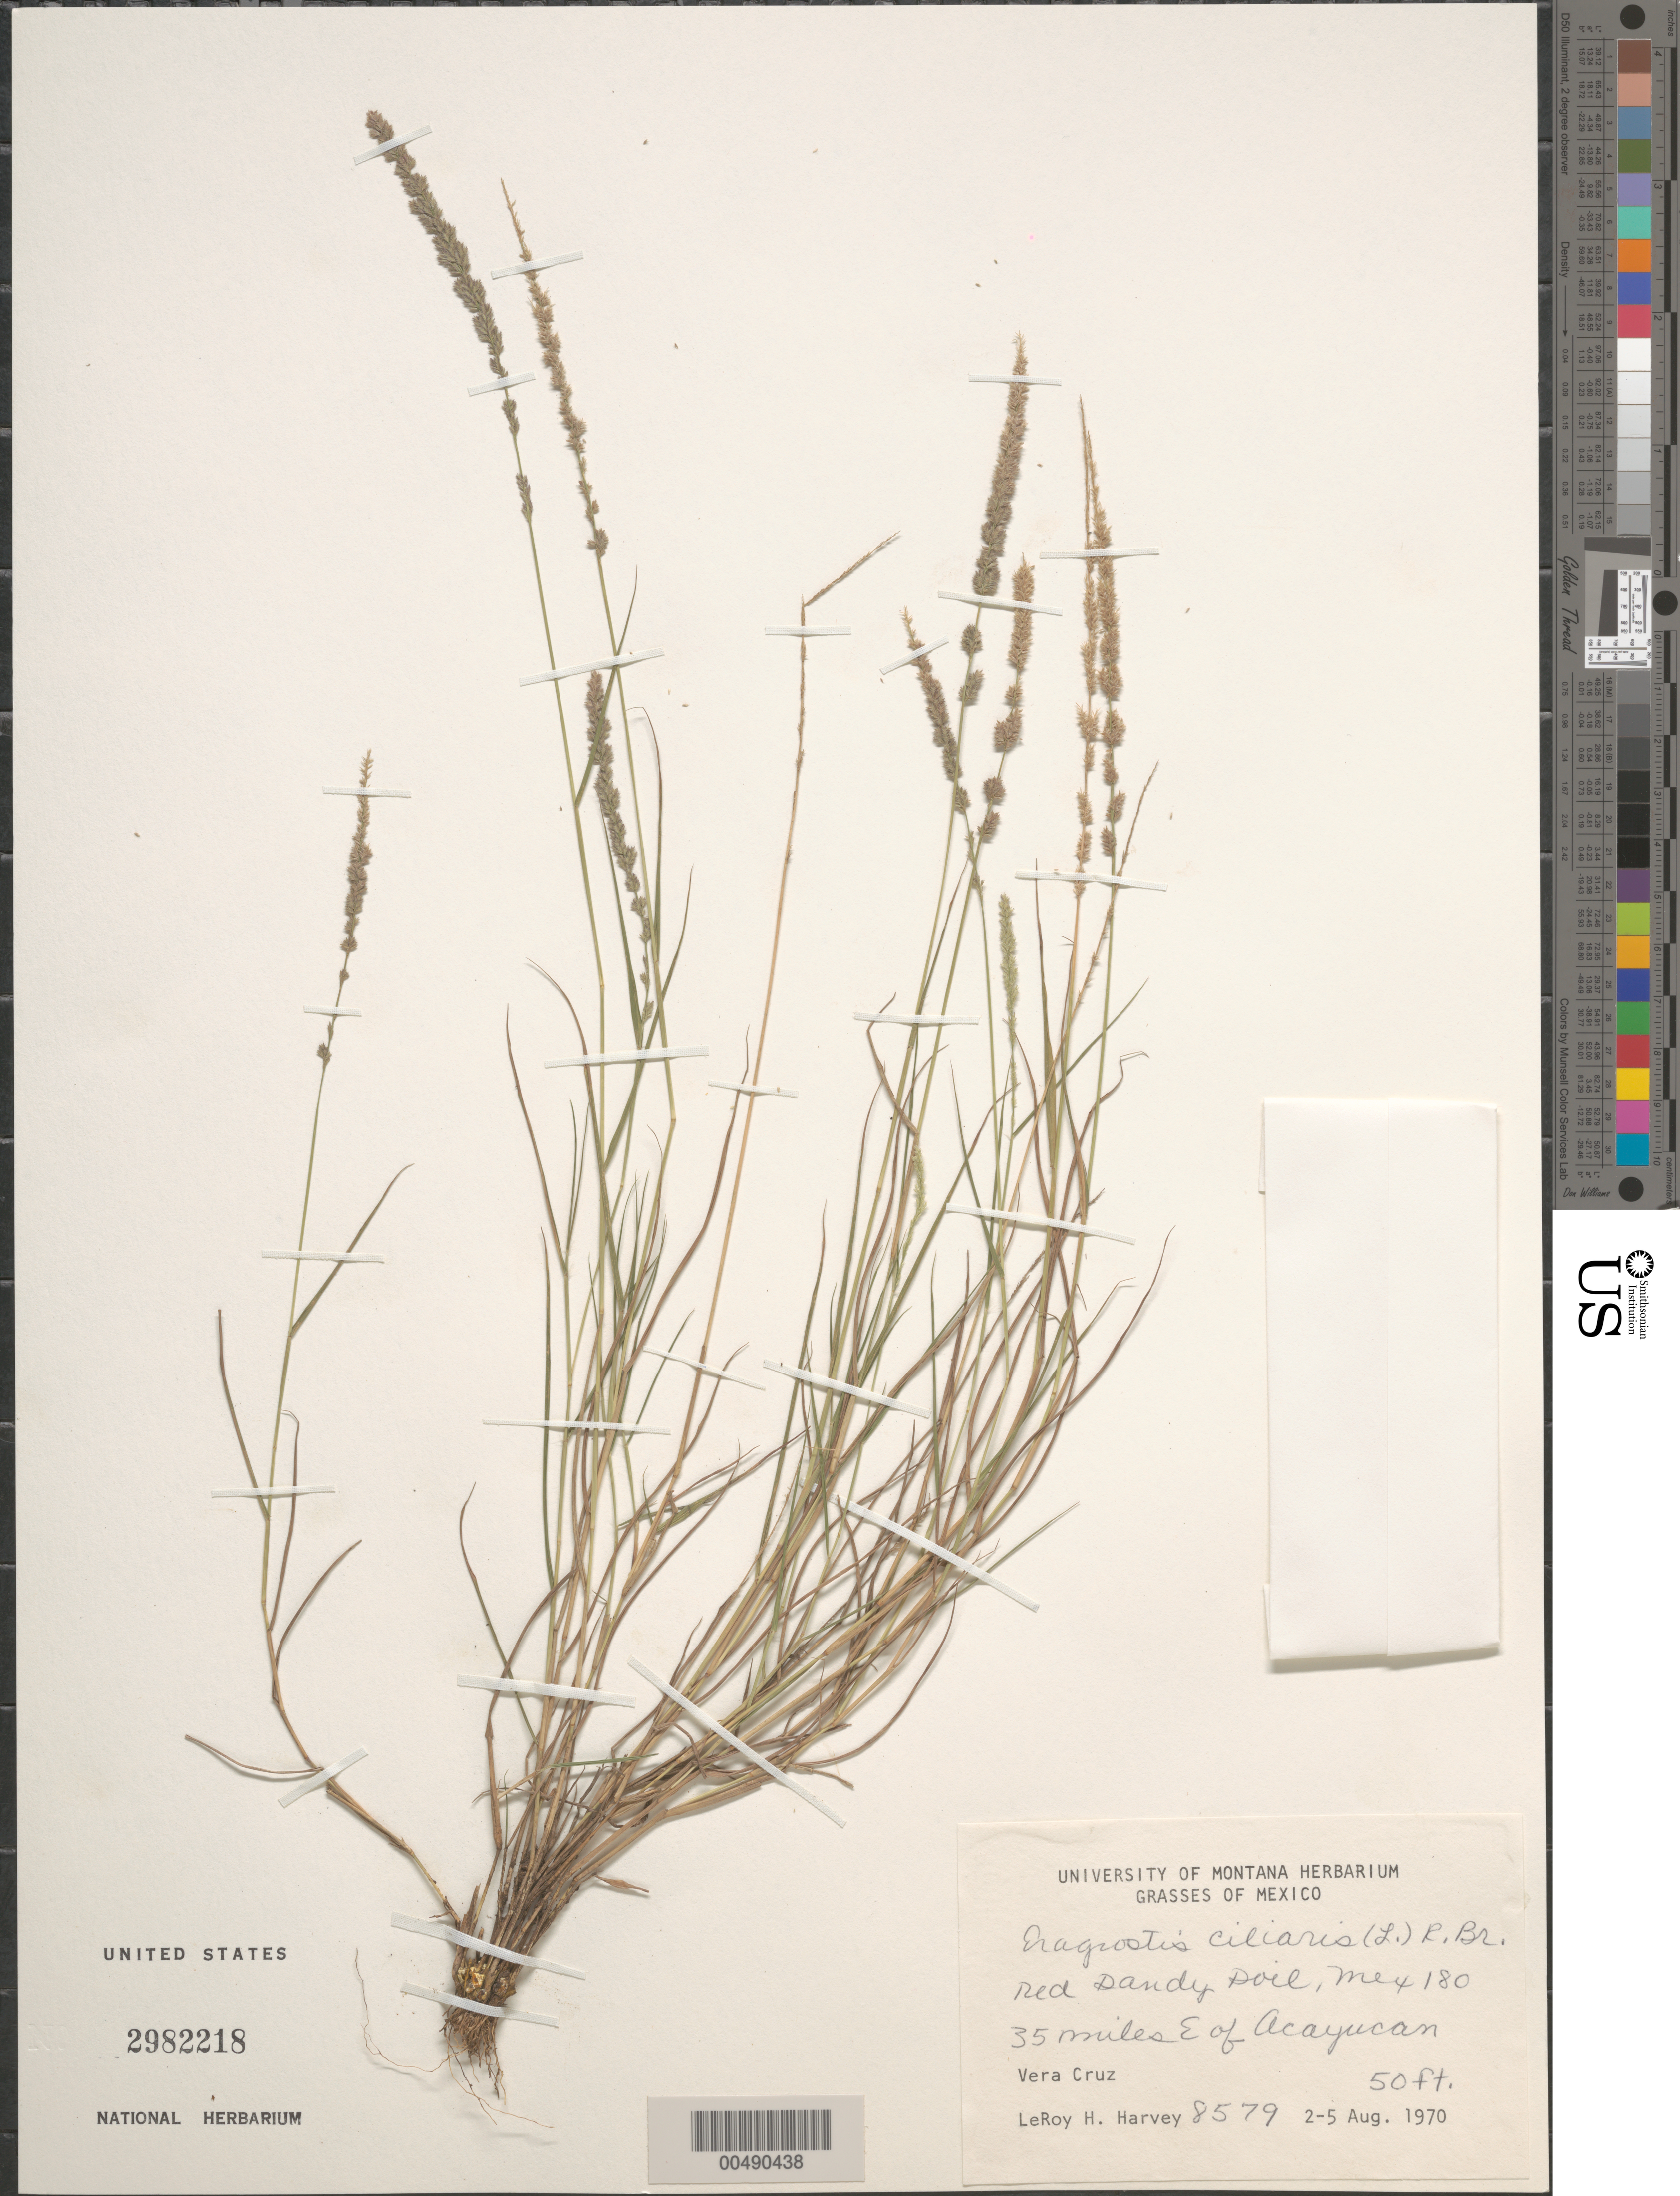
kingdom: Plantae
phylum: Tracheophyta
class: Liliopsida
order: Poales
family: Poaceae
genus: Eragrostis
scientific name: Eragrostis ciliaris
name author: (L.) R. Br.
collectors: L. H. Harvey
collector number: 8579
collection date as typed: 2 Aug 1970 to 5 Aug 1970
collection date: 1970-08-02/1970-08-05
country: Mexico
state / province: Veracruz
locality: Mex 180, 35 mi E of Acayucan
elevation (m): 15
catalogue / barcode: US 2982218